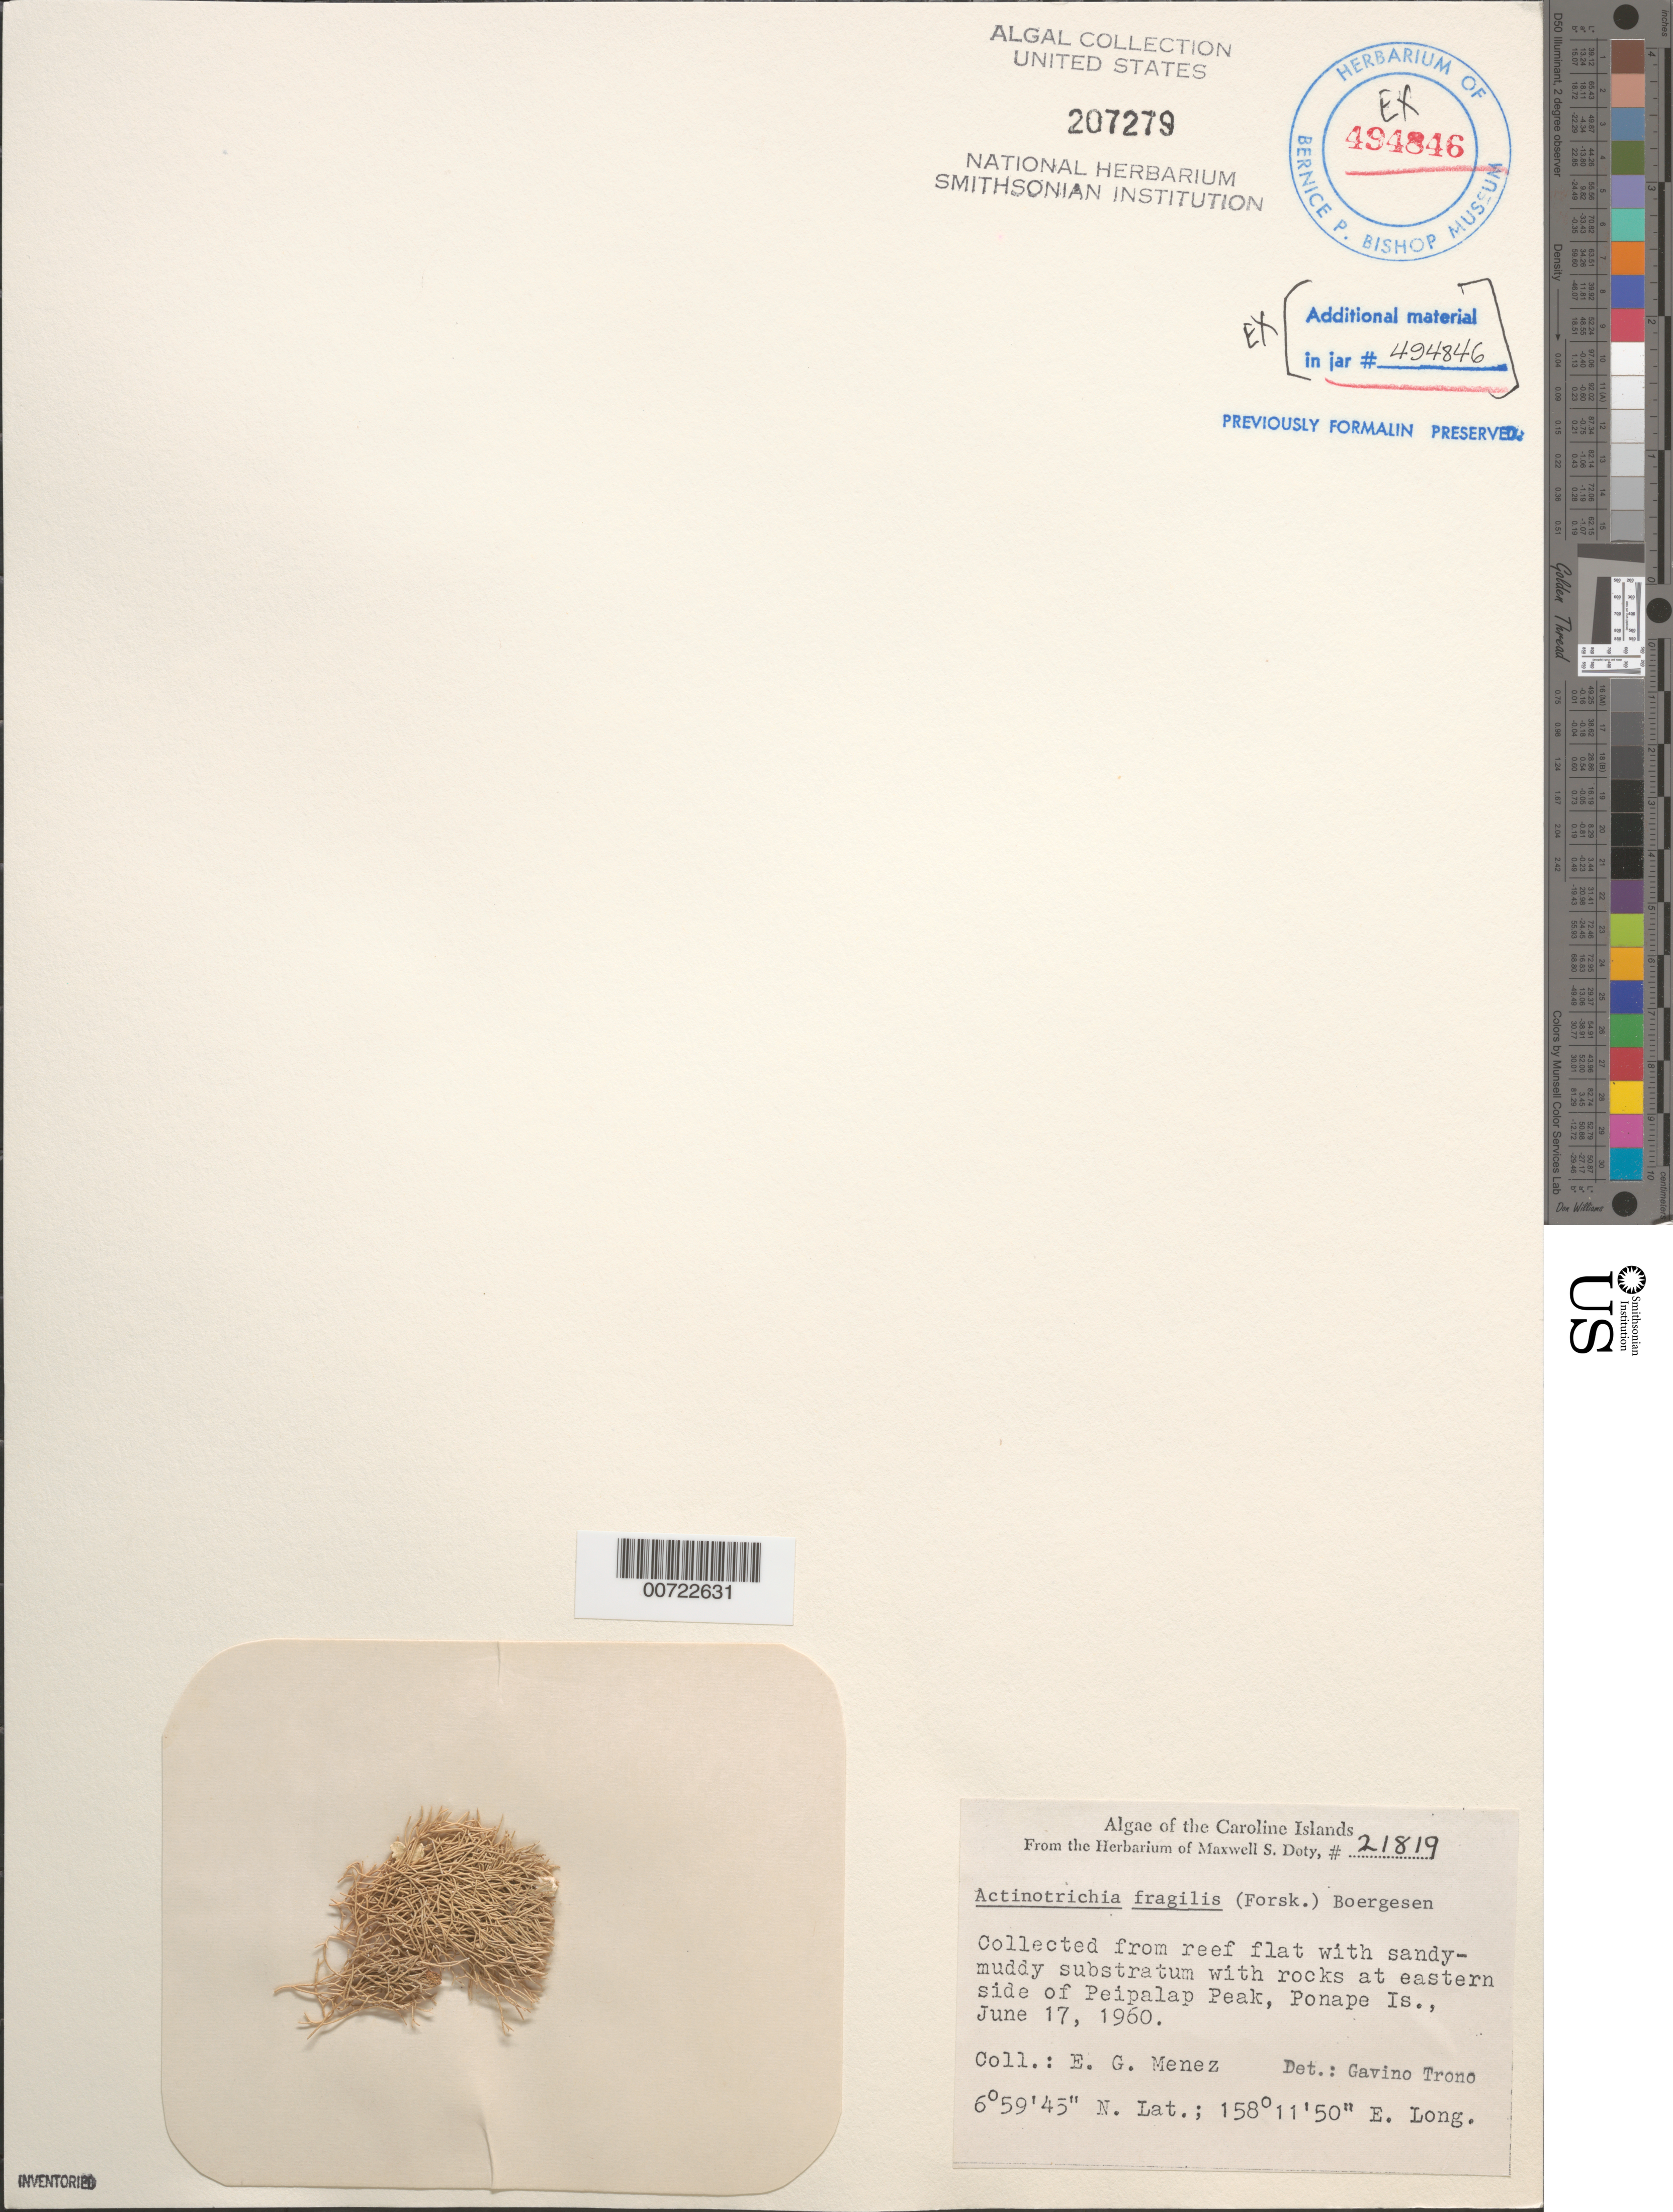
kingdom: Plantae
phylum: Rhodophyta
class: Florideophyceae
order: Nemaliales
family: Galaxauraceae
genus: Actinotrichia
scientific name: Actinotrichia fragilis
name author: (Forssk.) Børgesen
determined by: Trono, Gavino C., Jr.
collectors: Meñez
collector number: MSD 21819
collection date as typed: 17 Jun 1960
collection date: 1960-06-17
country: Micronesia, Federated States of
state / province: Pohnpei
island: Pohnpei [Ponape]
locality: Peipalap Peak, east side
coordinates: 6 59' 45" N, 158 11' 50" E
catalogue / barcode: US 207279